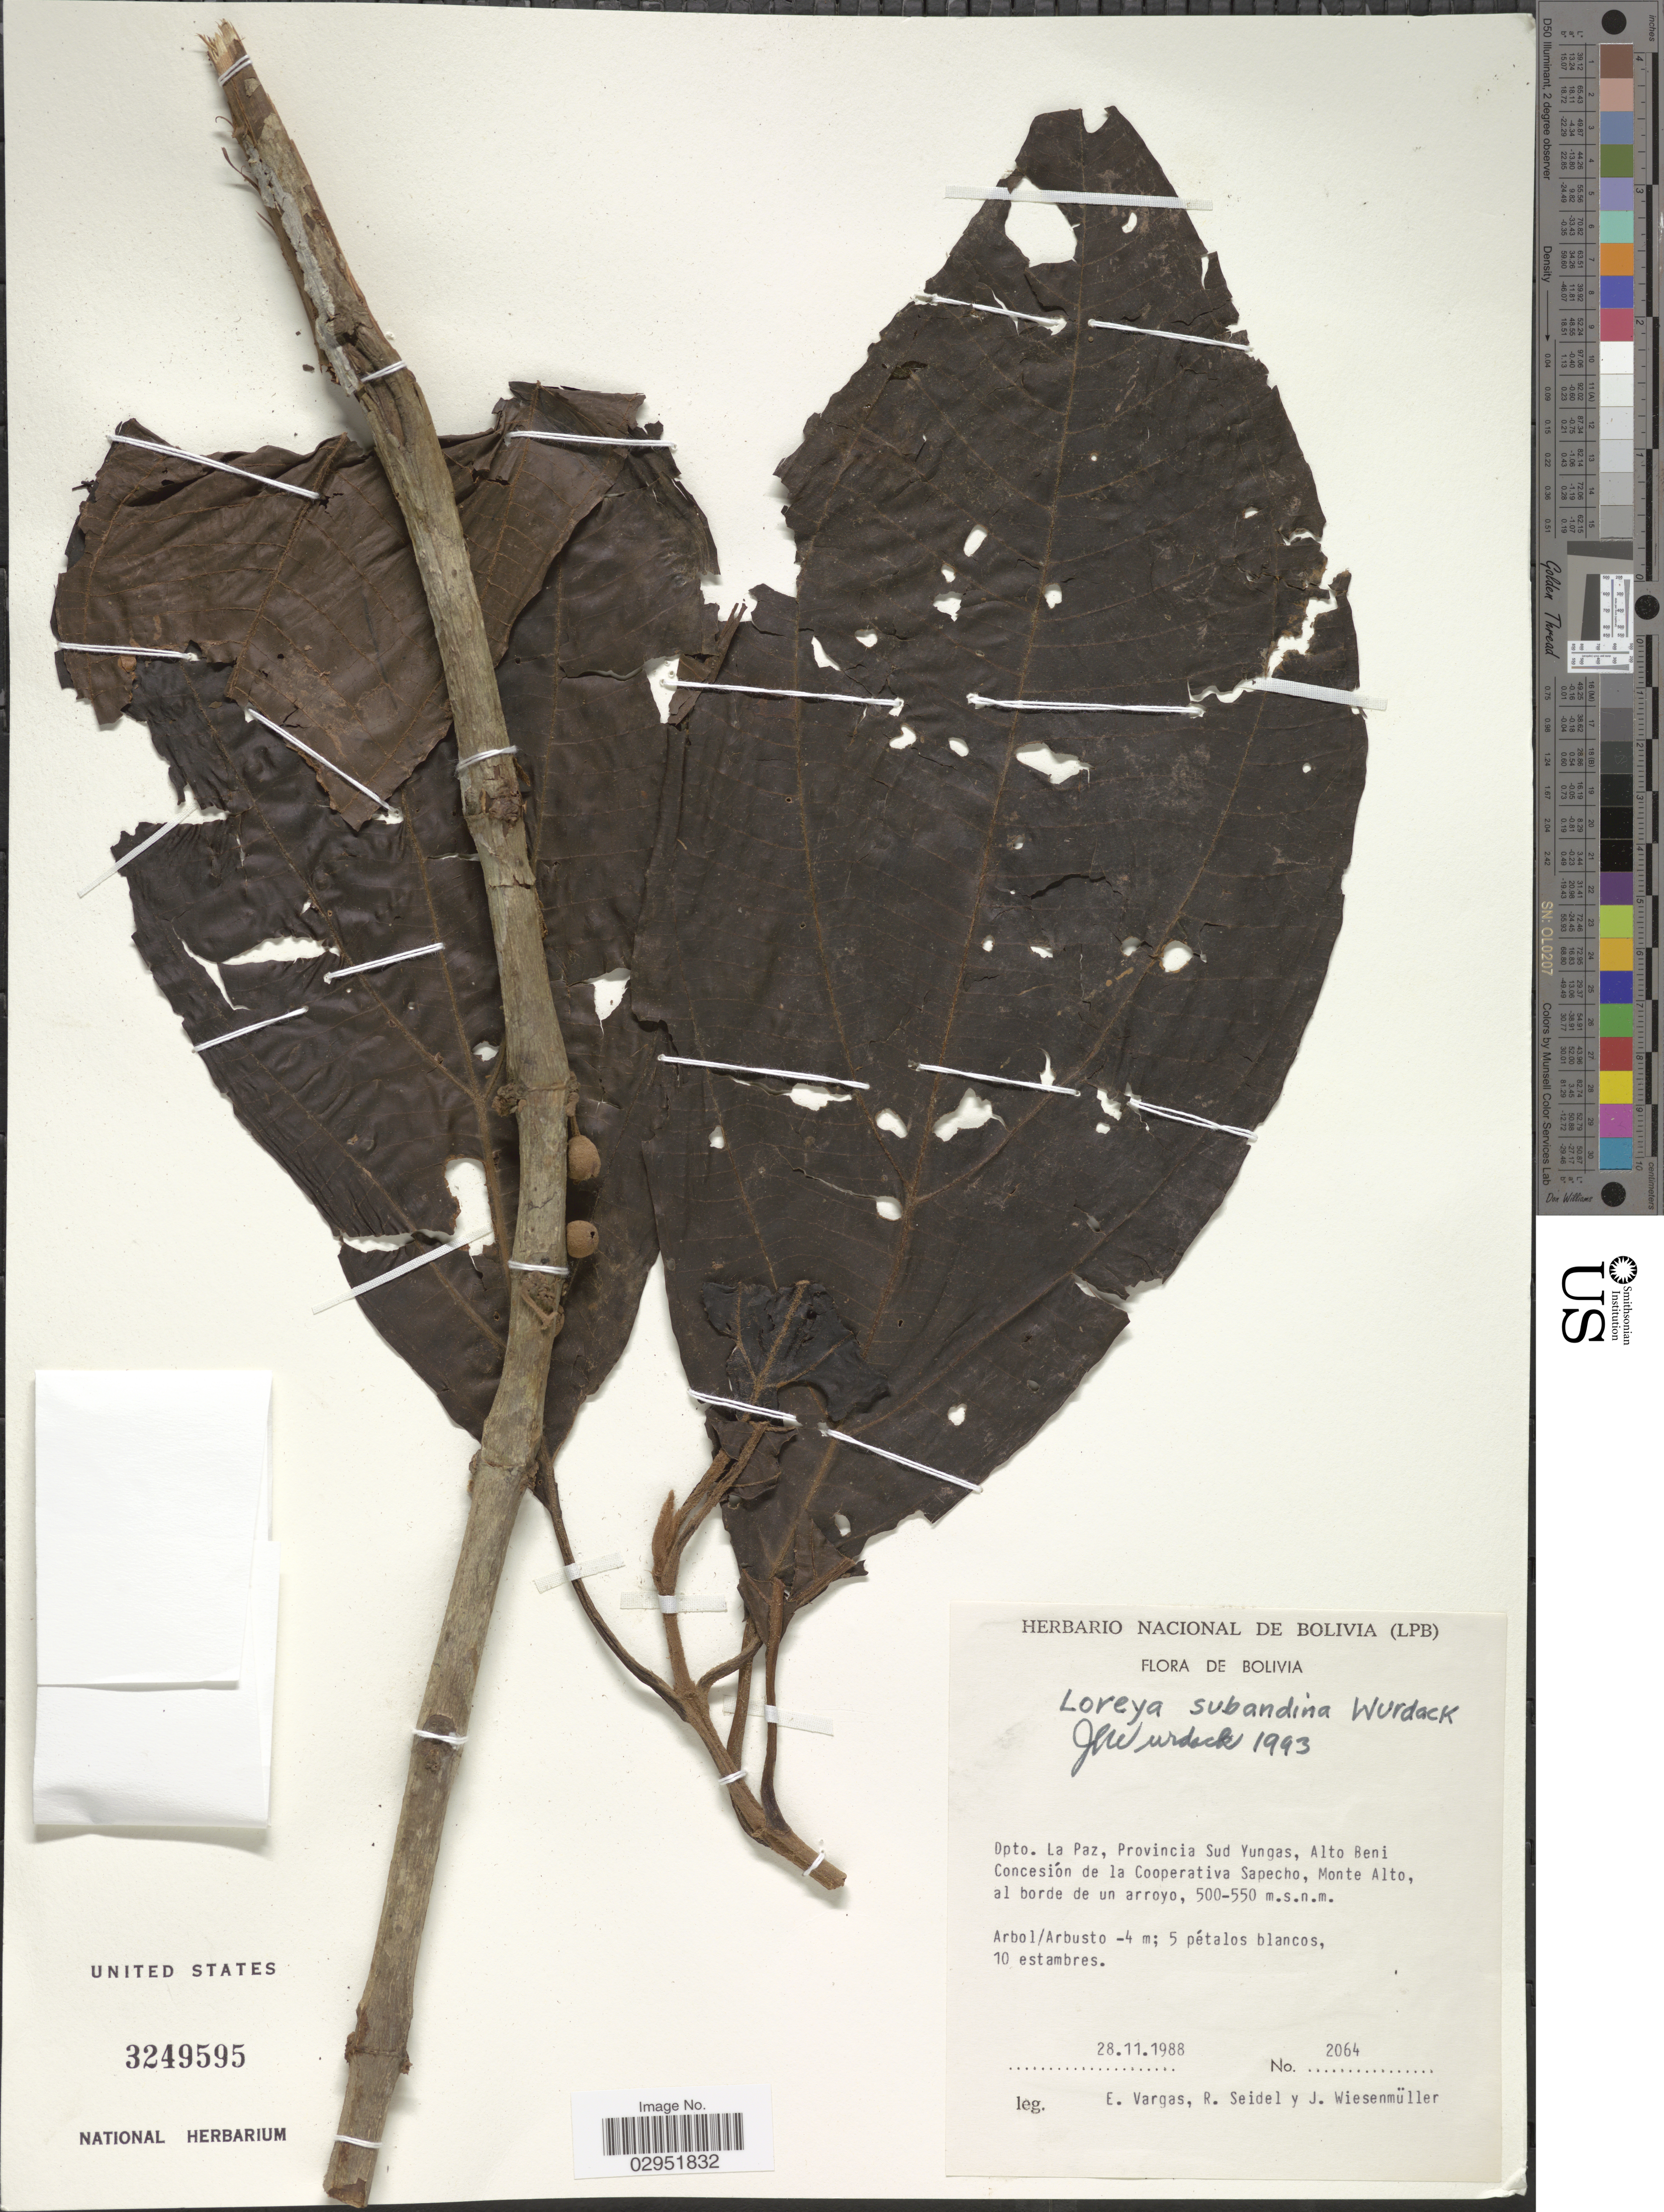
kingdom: Plantae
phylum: Tracheophyta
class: Magnoliopsida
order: Myrtales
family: Melastomataceae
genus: Bellucia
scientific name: Bellucia subandina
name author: (Wurdack) Penneys et al.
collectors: E. Vargas, R. Seidel & J. Wiesenmüller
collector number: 2064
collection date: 1988-11-28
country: Bolivia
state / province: La Paz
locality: Dpto. La Paz, Provincia Sud Yungas, Alto Beni. Concesión de la Cooperativa Sapecho, Monte Alto, al borde de un arroyo.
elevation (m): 500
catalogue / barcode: US 3249595